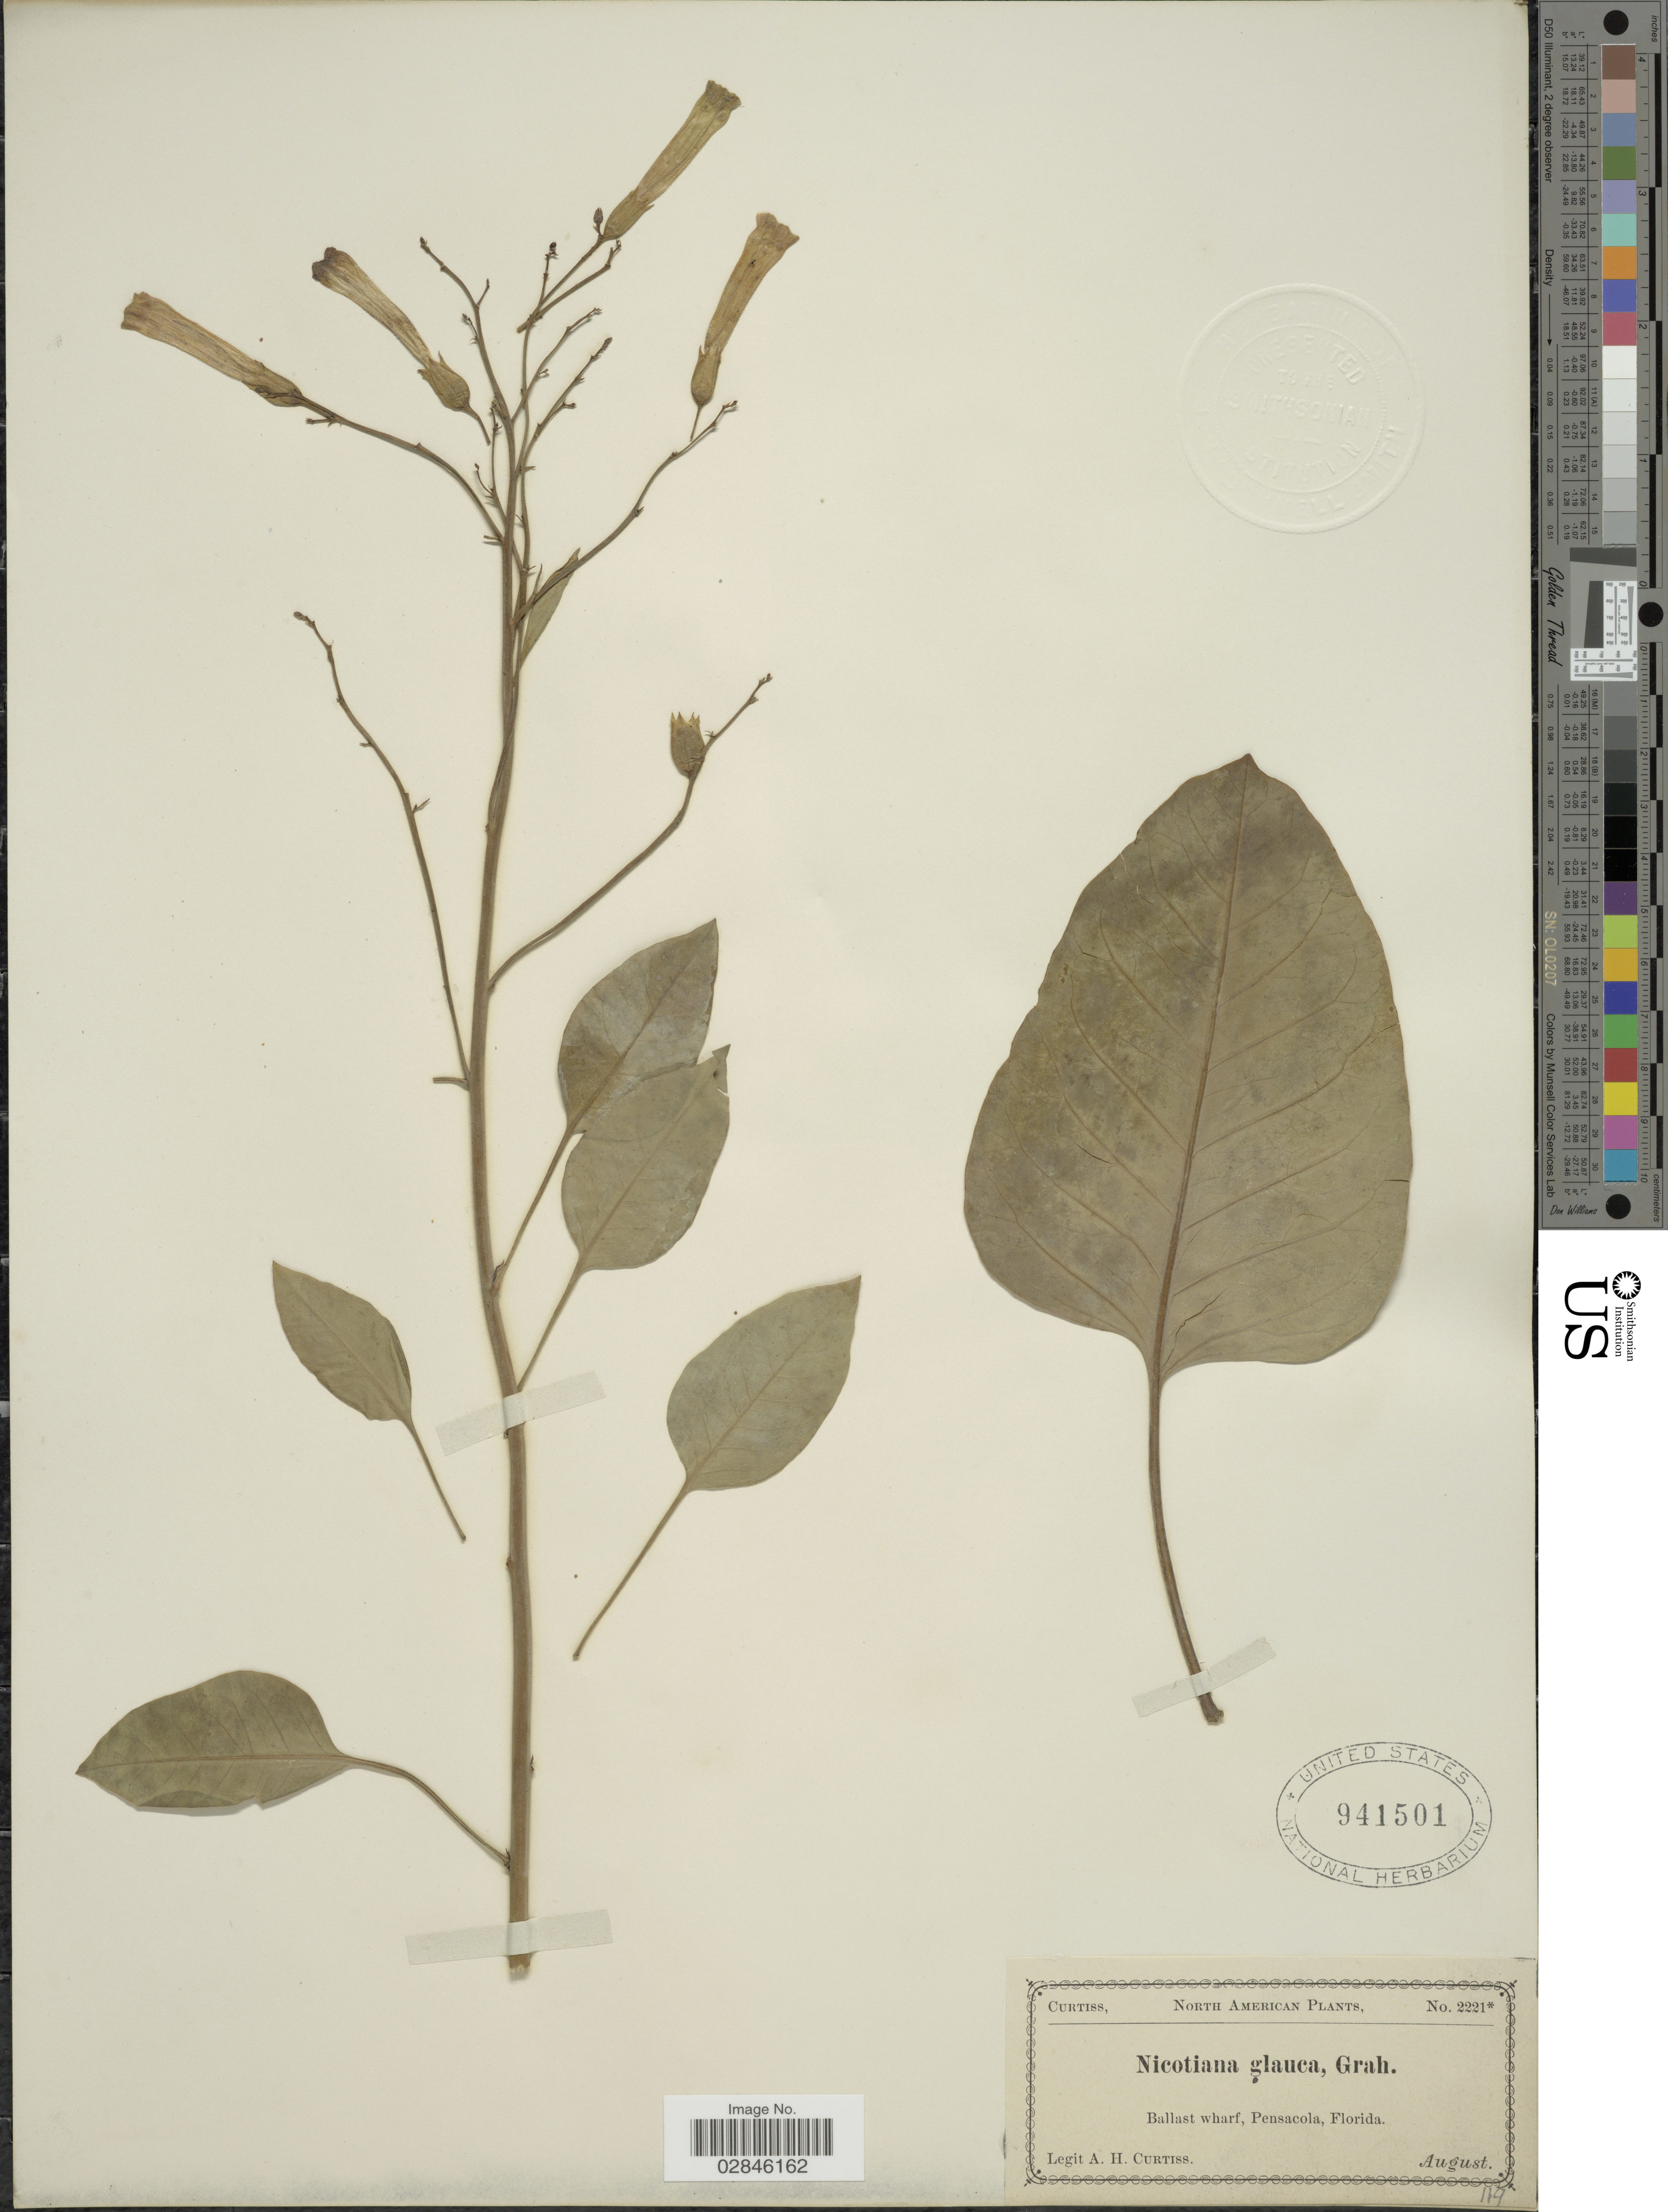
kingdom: Plantae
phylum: Tracheophyta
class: Magnoliopsida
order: Solanales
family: Solanaceae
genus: Nicotiana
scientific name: Nicotiana glauca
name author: Graham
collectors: A. H. Curtiss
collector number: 2221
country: United States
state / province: Florida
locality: Ballast wharf, Pensacola.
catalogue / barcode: US 941501